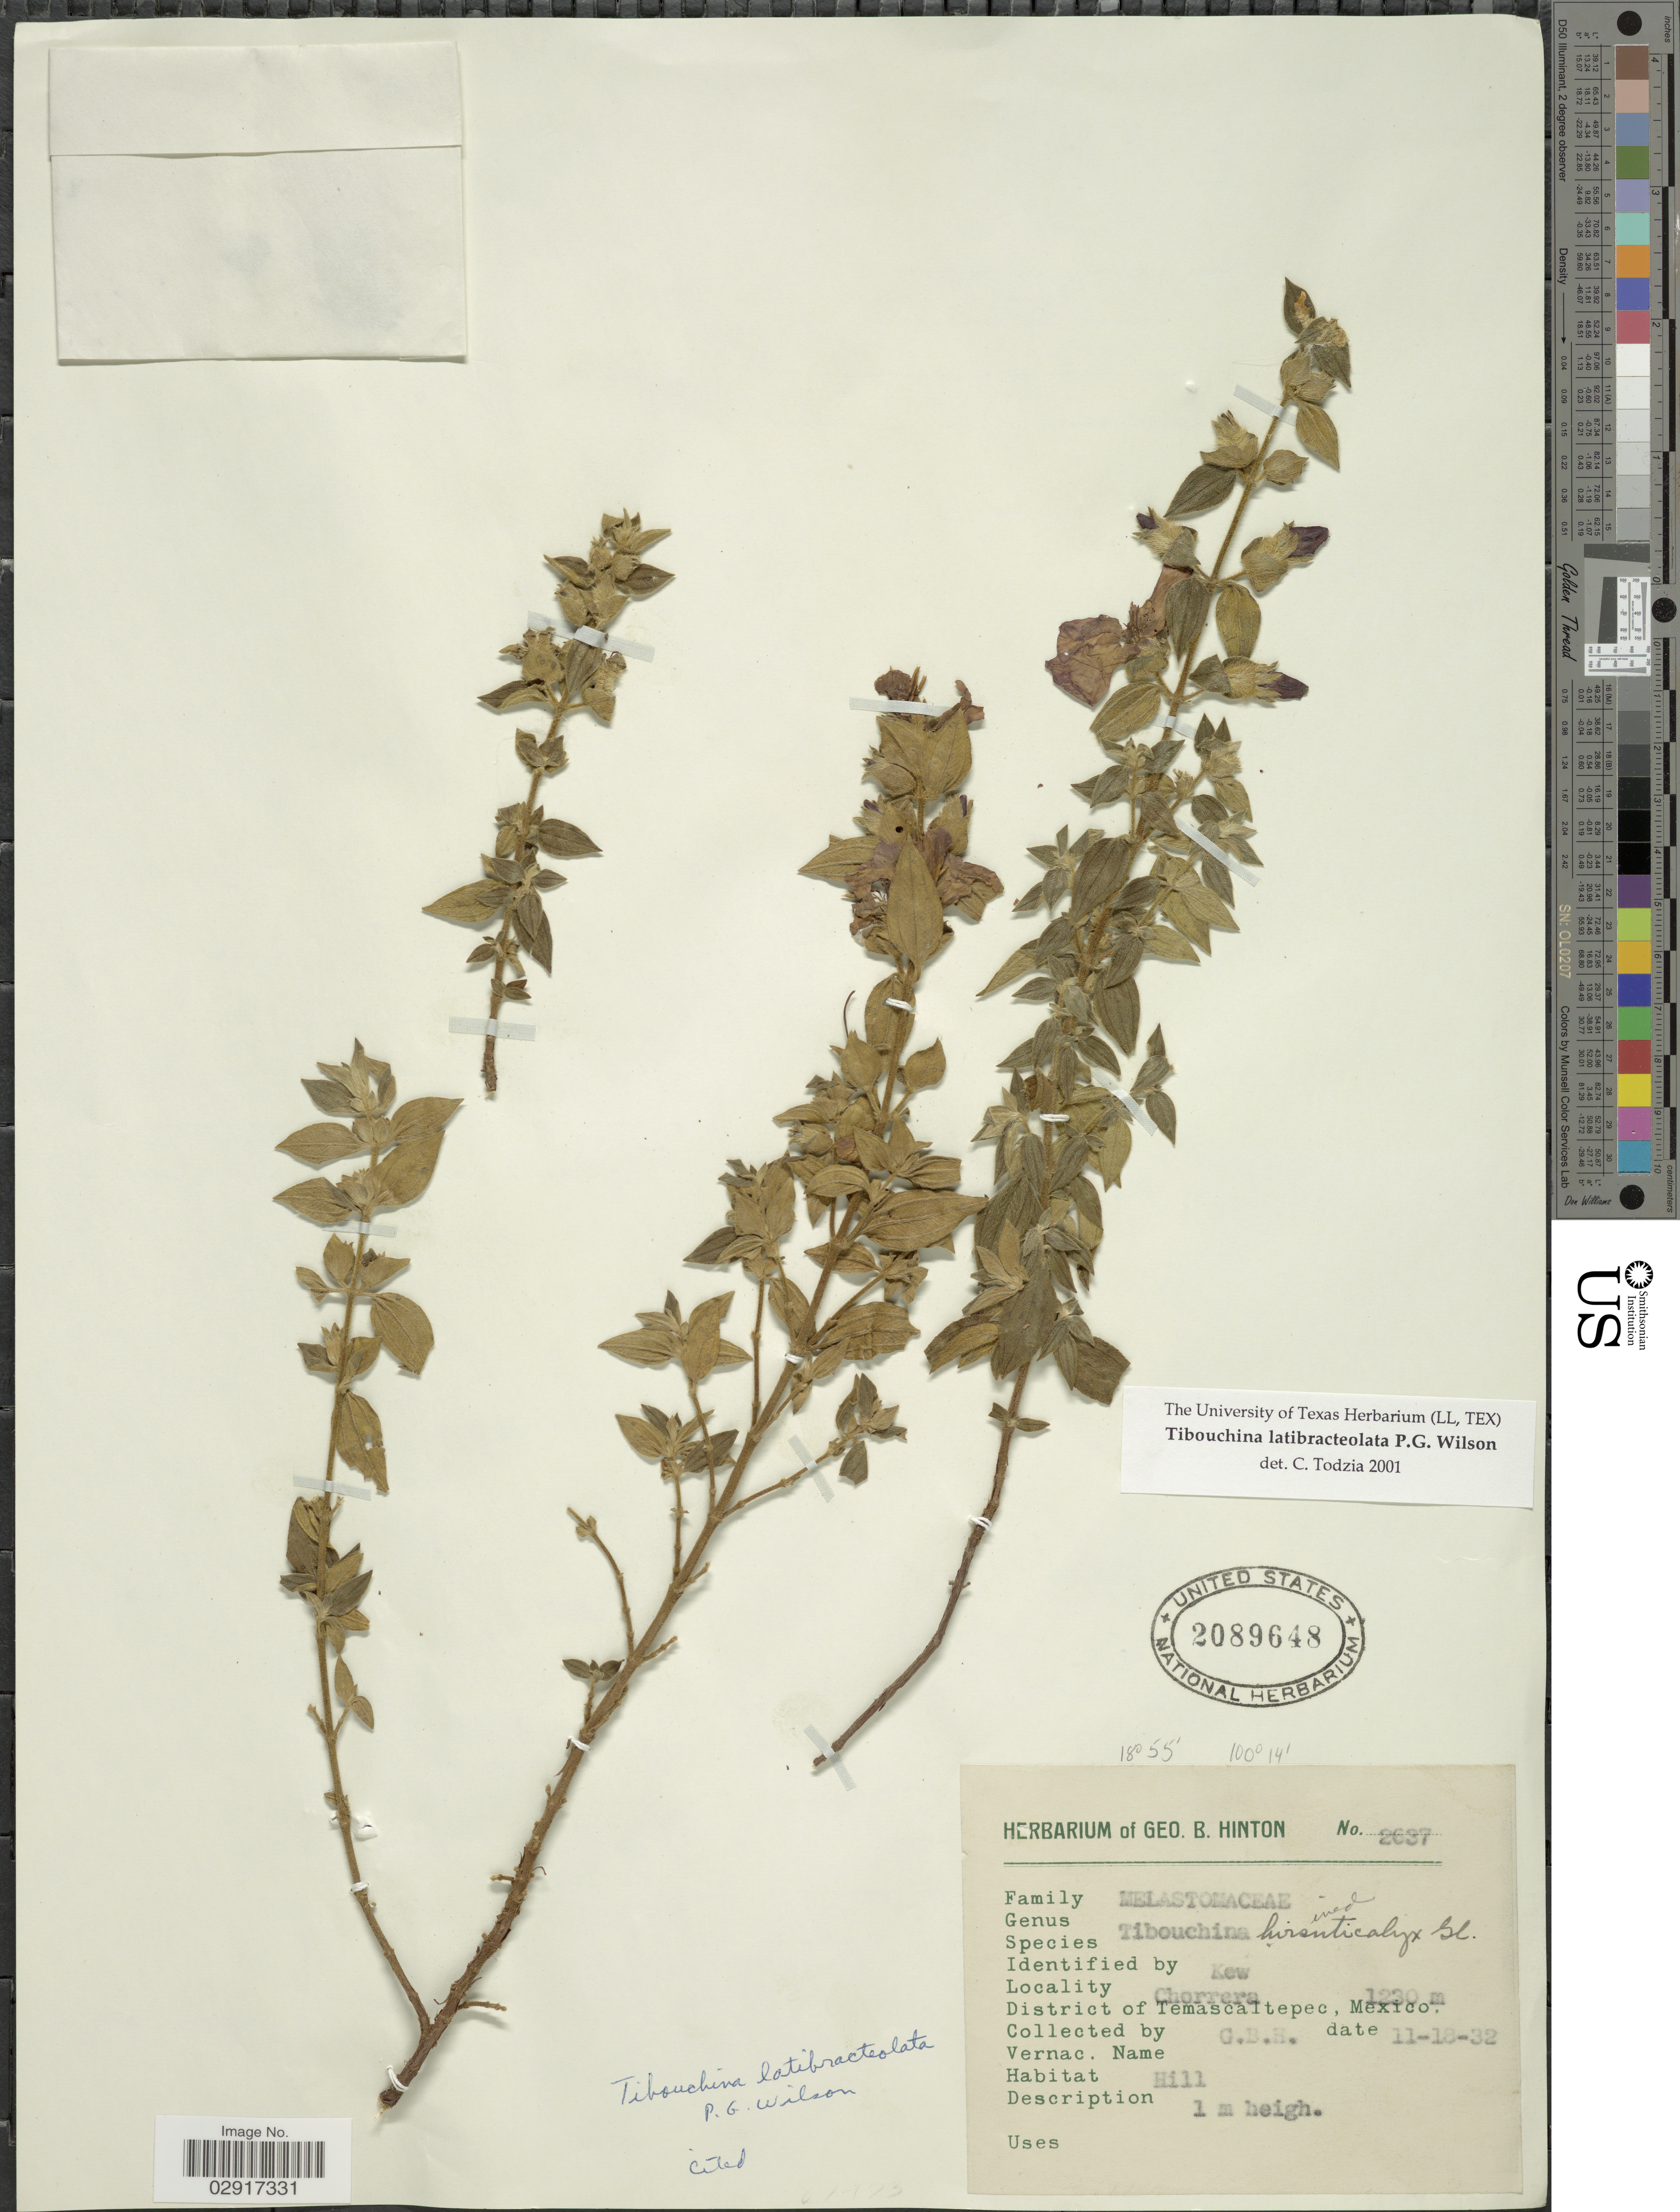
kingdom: Plantae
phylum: Tracheophyta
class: Magnoliopsida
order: Myrtales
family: Melastomataceae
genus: Chaetogastra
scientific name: Chaetogastra latebracteolata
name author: (Paul G. Wilson) P.J.F. Guim. & Michelang.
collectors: G. B. Hinton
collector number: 2637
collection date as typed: Transcribed d/m/y: 18/11/32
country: Mexico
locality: Chorrera. District of Temascaltepec.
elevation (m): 1230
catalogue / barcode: US 2089648